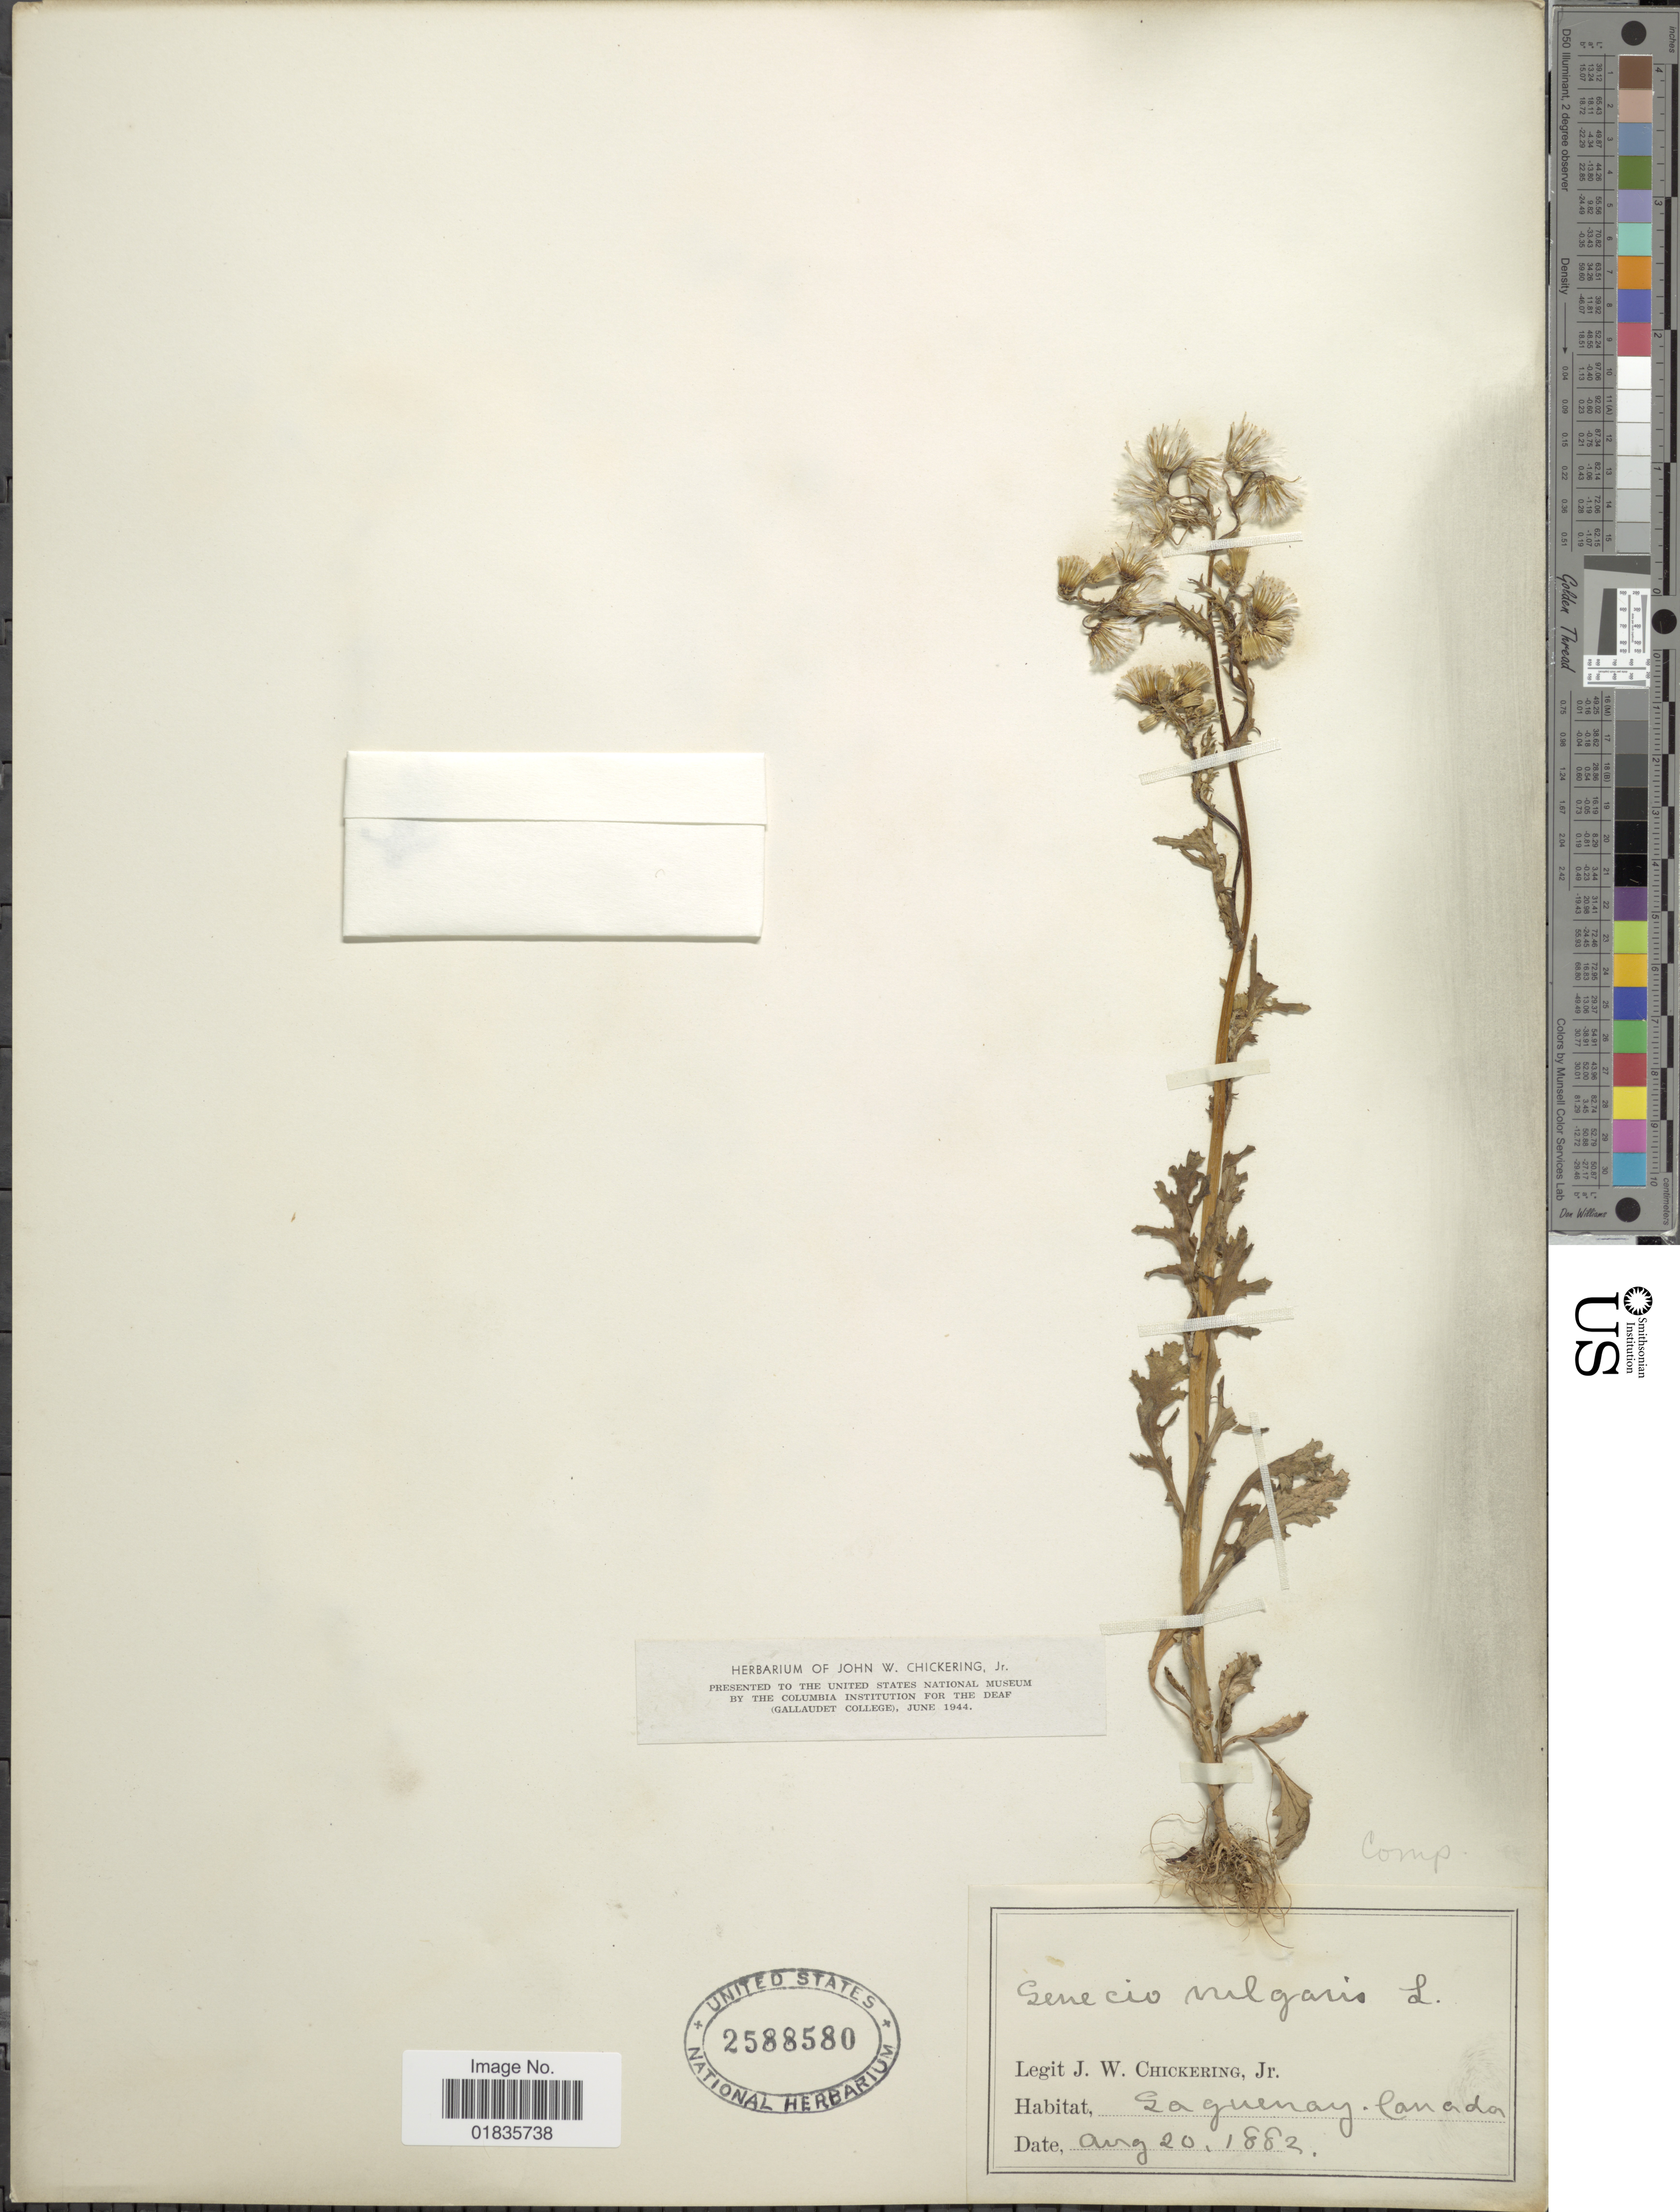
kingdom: Plantae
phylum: Tracheophyta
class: Magnoliopsida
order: Asterales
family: Asteraceae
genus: Senecio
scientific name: Senecio vulgaris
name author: L.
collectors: J. W. Chickering Jr.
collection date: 1882-08-20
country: Canada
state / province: Quebec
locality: Saguenay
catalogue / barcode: US 2588580